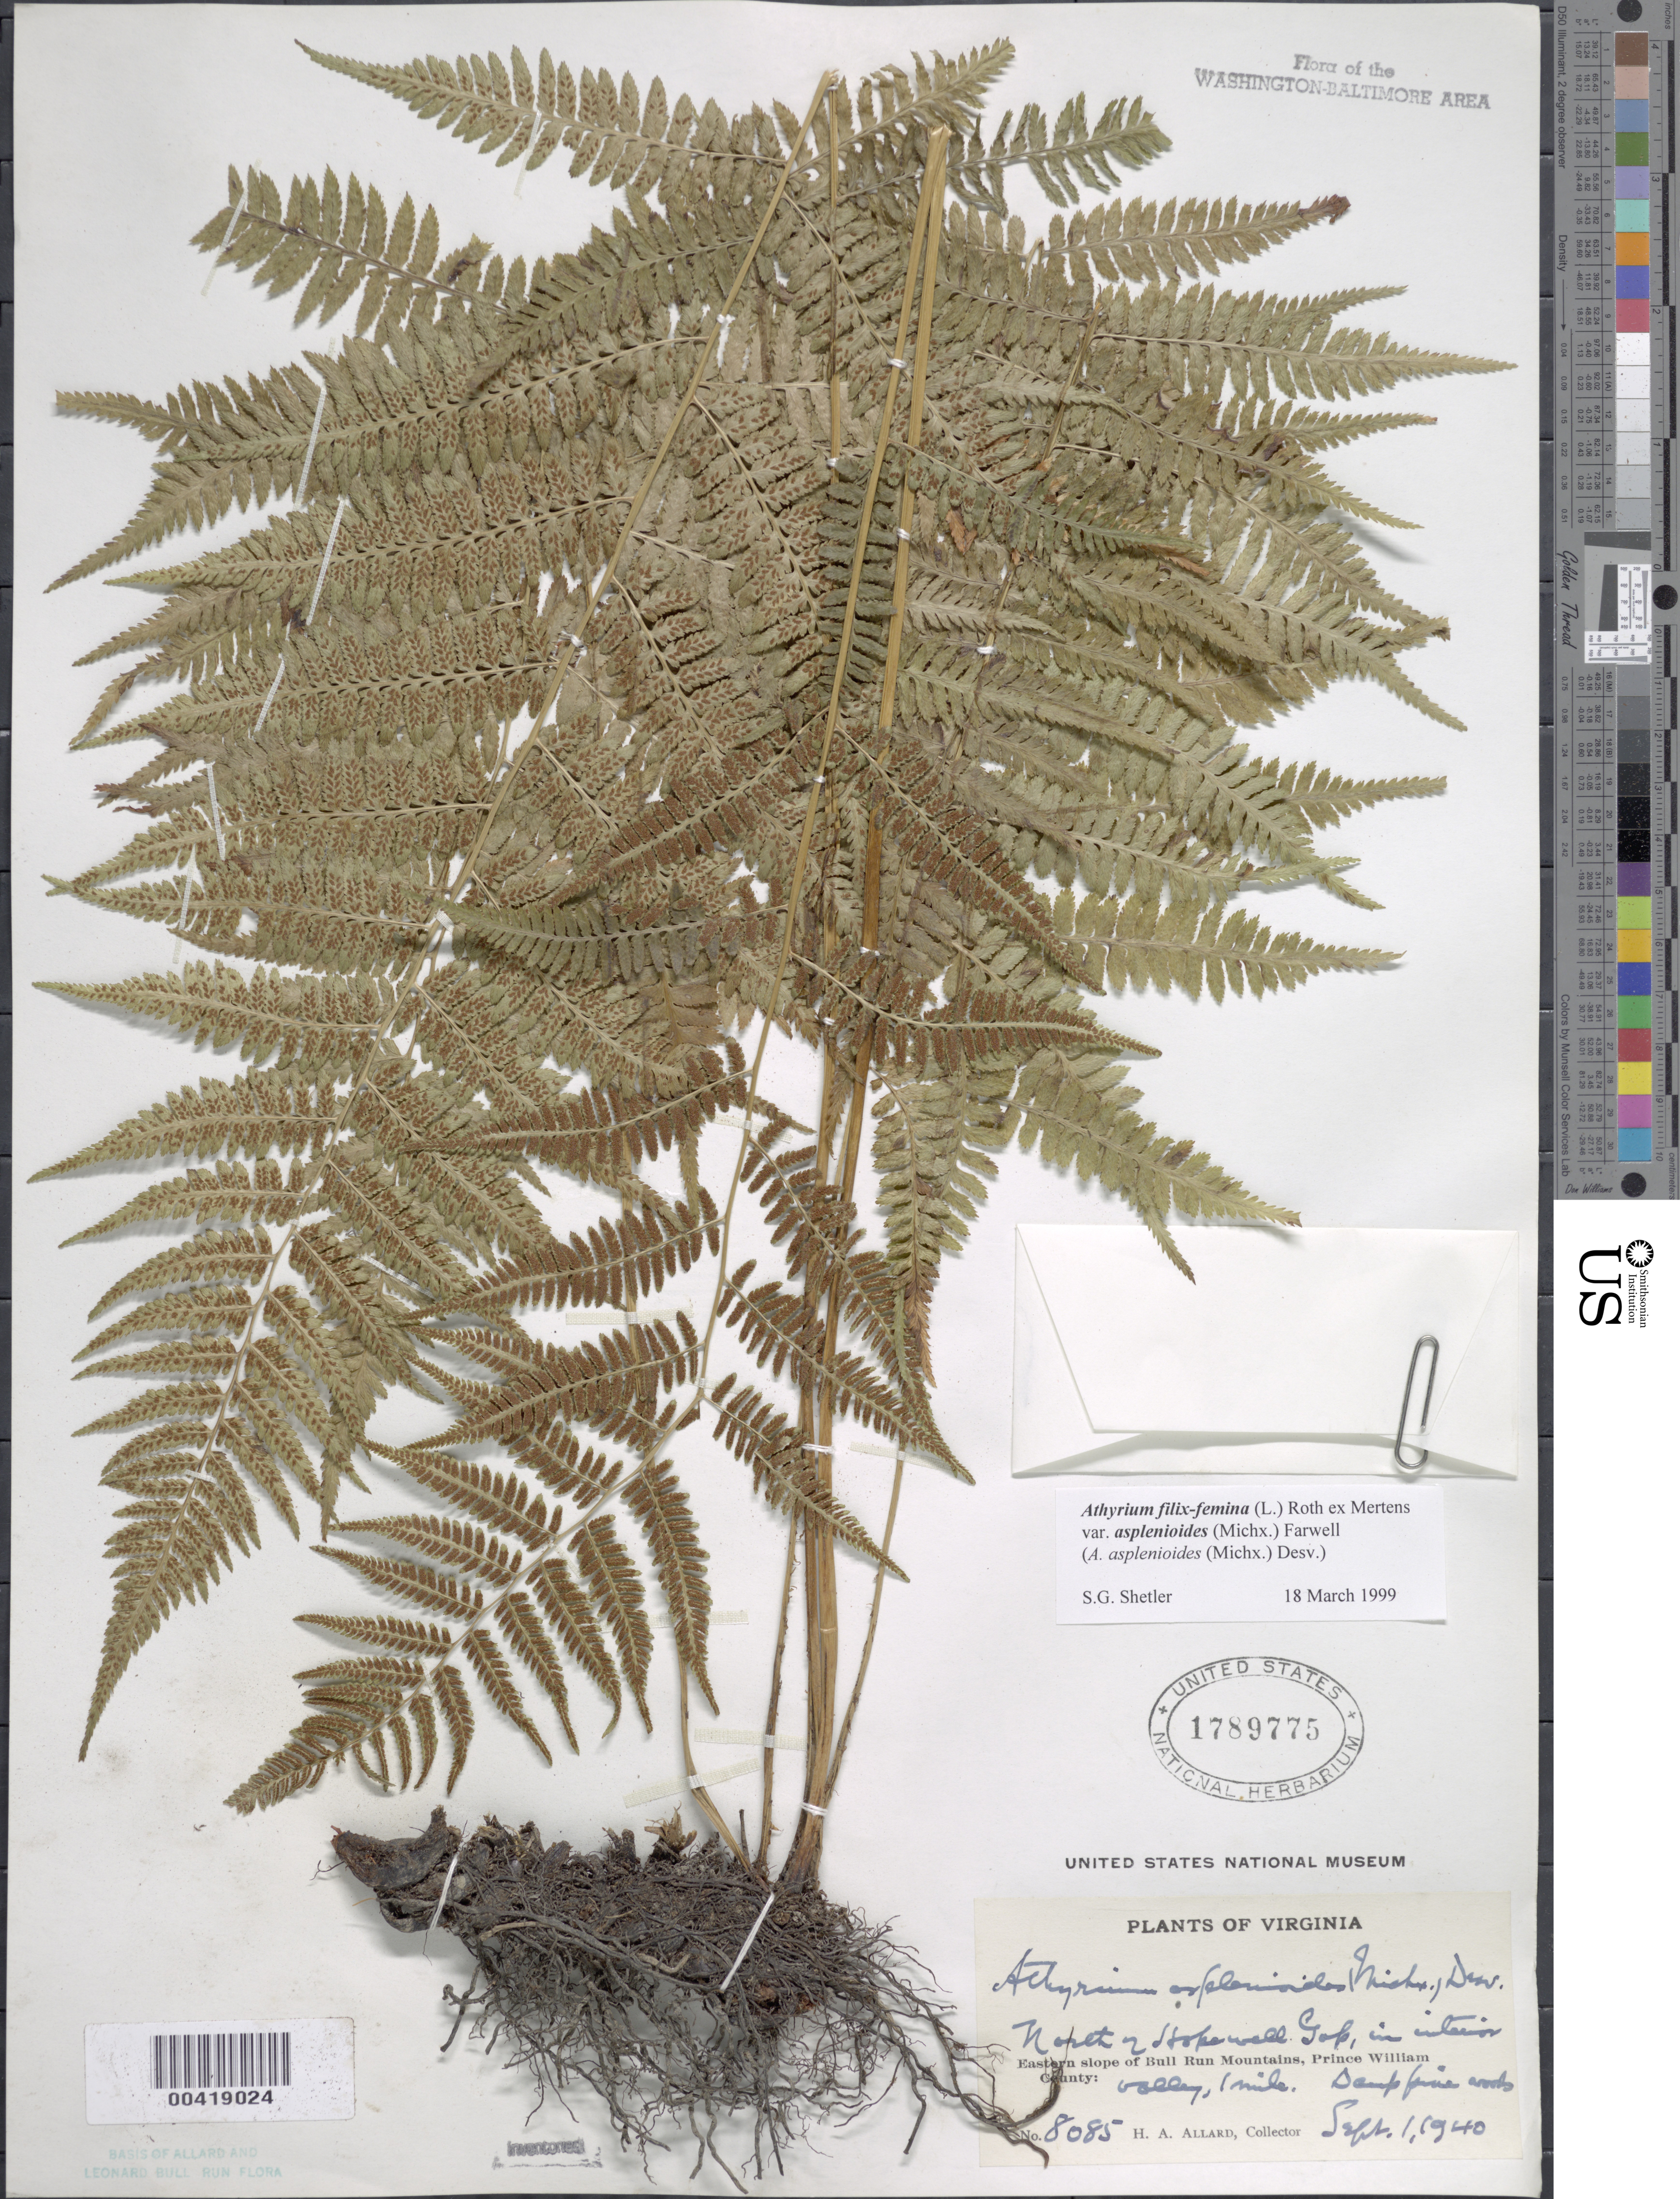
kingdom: Plantae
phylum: Tracheophyta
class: Polypodiopsida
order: Polypodiales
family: Athyriaceae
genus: Athyrium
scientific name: Athyrium filix-femina var. asplenioides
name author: (Michx.) Farw.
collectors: H. A. Allard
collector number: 8085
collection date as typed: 01 Sep 1940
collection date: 1940-09-01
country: United States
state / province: Virginia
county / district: Prince William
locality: North of Hopewell Gap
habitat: Eastern slope of mountain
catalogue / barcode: US 1789775